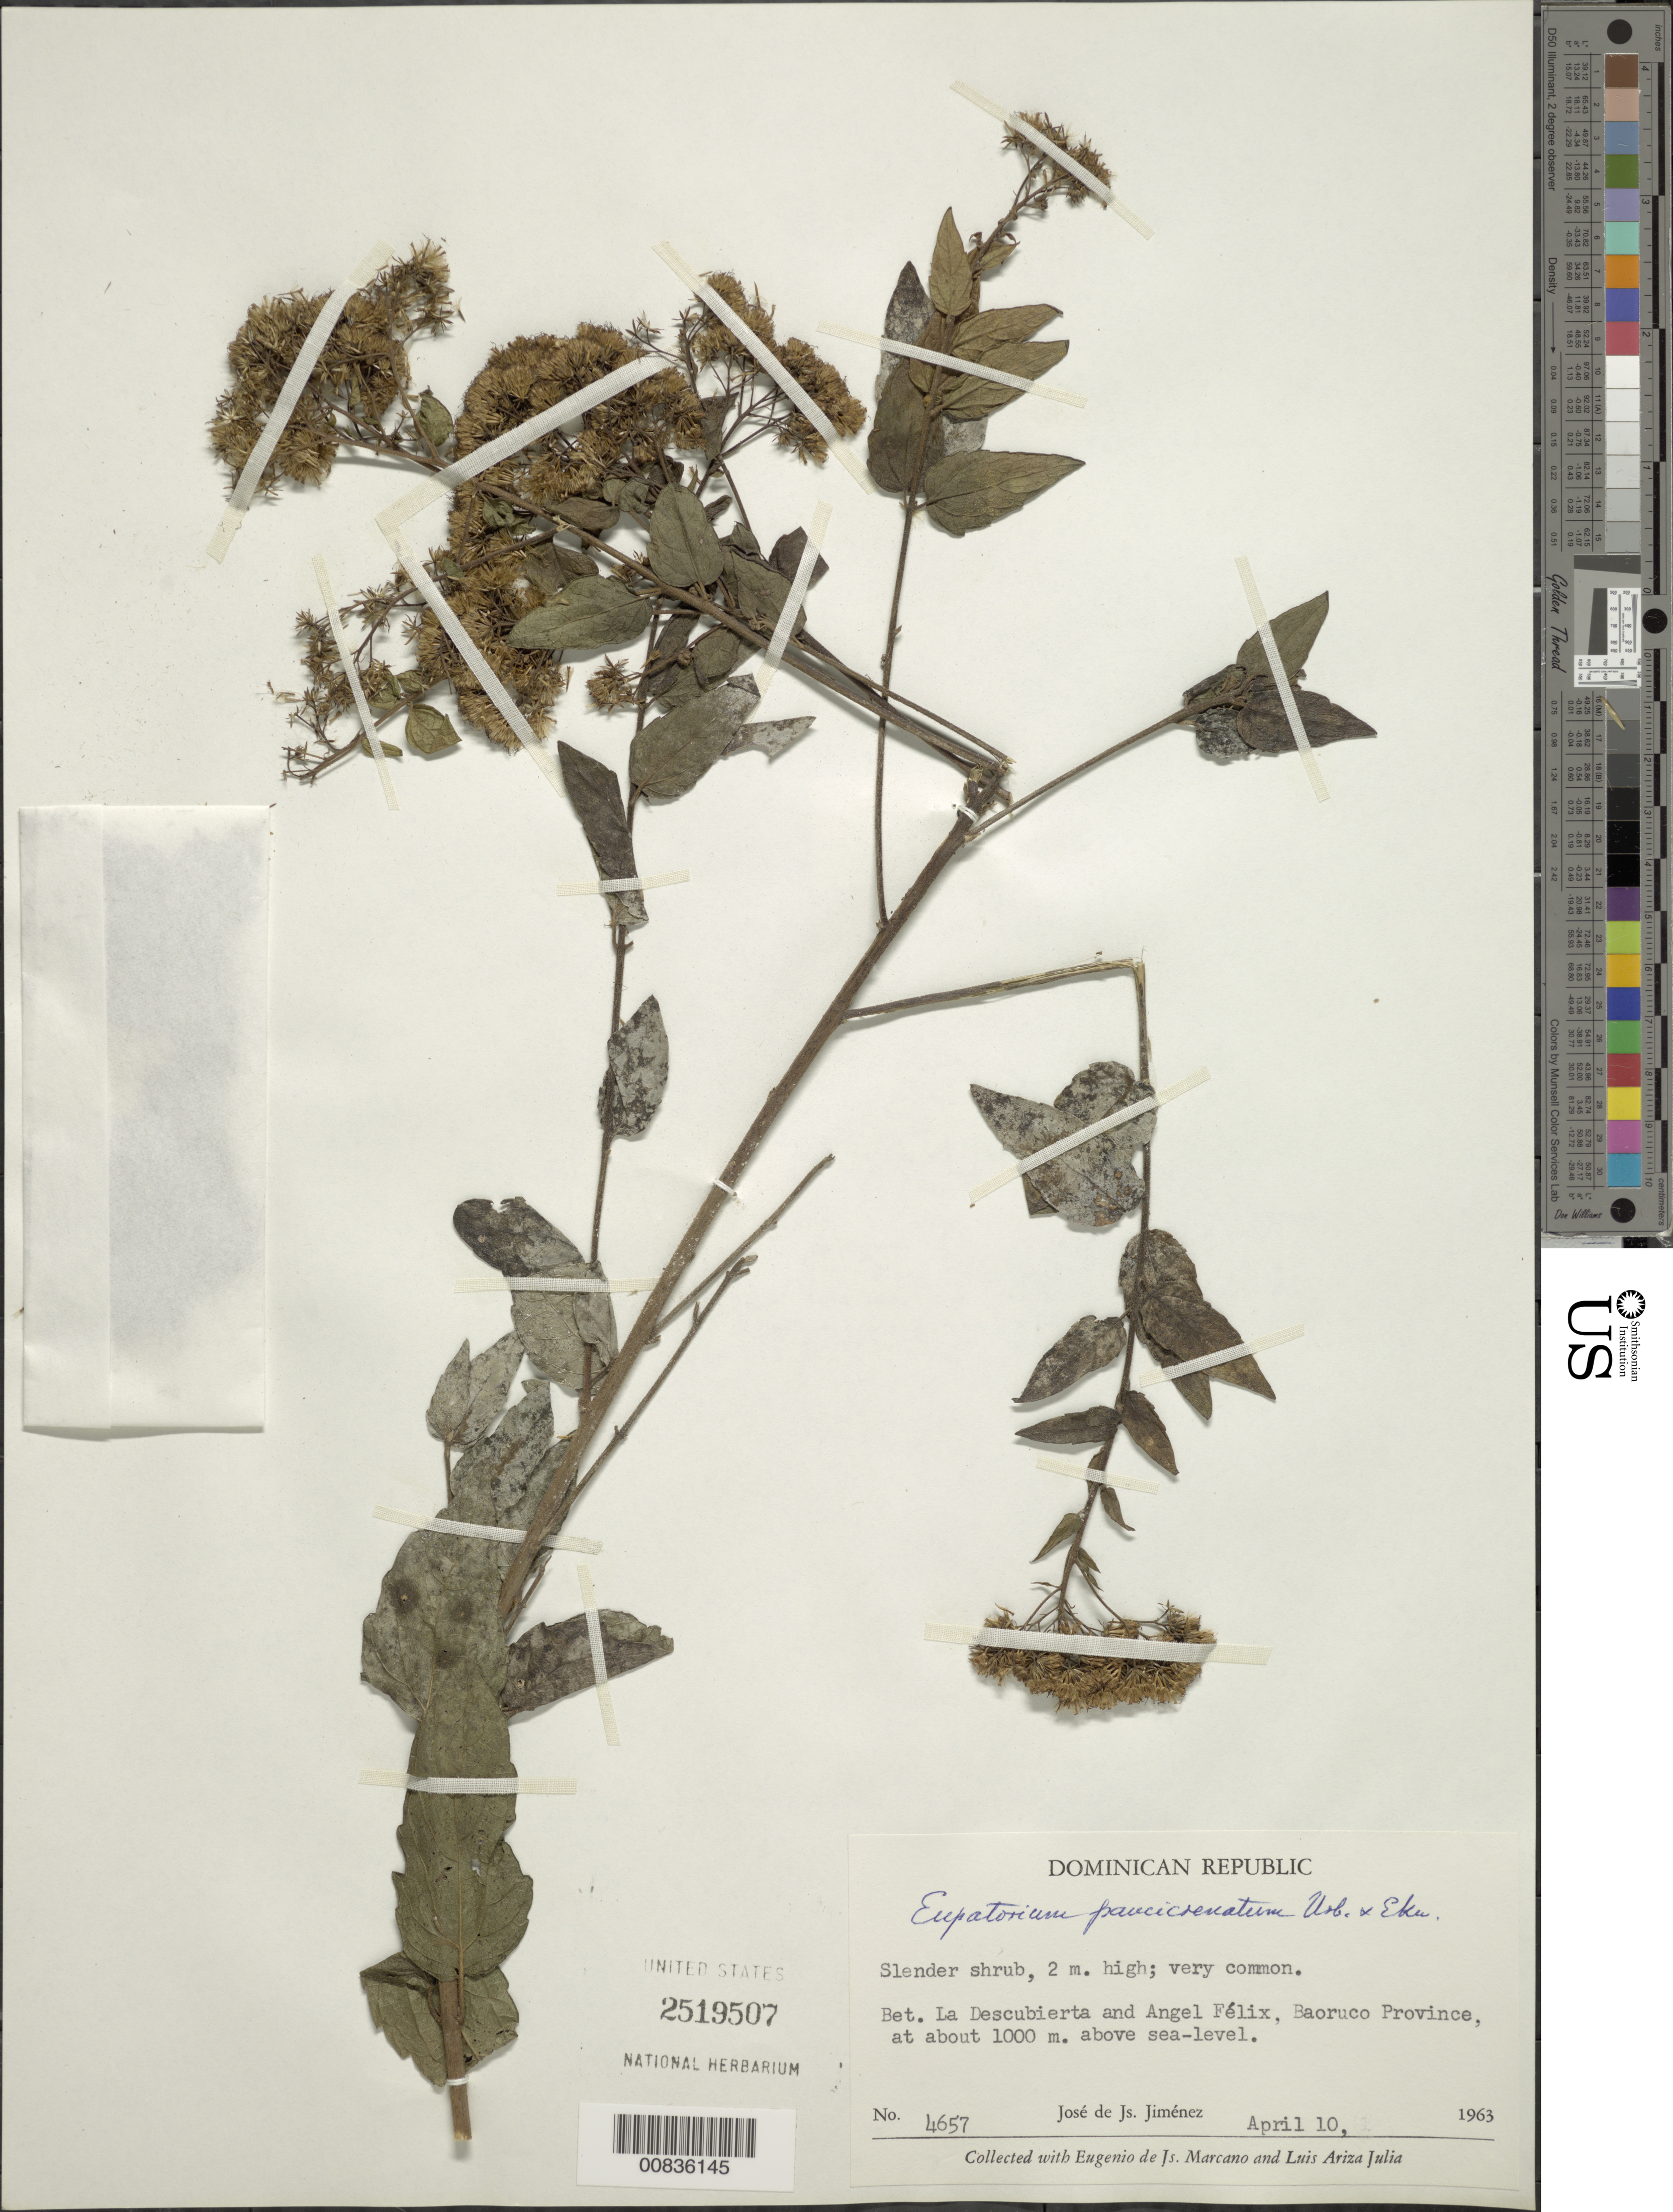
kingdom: Plantae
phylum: Tracheophyta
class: Magnoliopsida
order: Asterales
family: Asteraceae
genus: Koanophyllon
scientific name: Koanophyllon paucicrenatum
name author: (Urb. & Ekman) R.M. King & H. Rob.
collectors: J. J. Jiménez Almonte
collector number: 4657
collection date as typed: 10 Apr 1963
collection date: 1963-04-10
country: Dominican Republic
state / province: Baoruco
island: Hispaniola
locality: Between La Descubierta and Angel Félix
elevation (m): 1000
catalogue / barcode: US 2519507